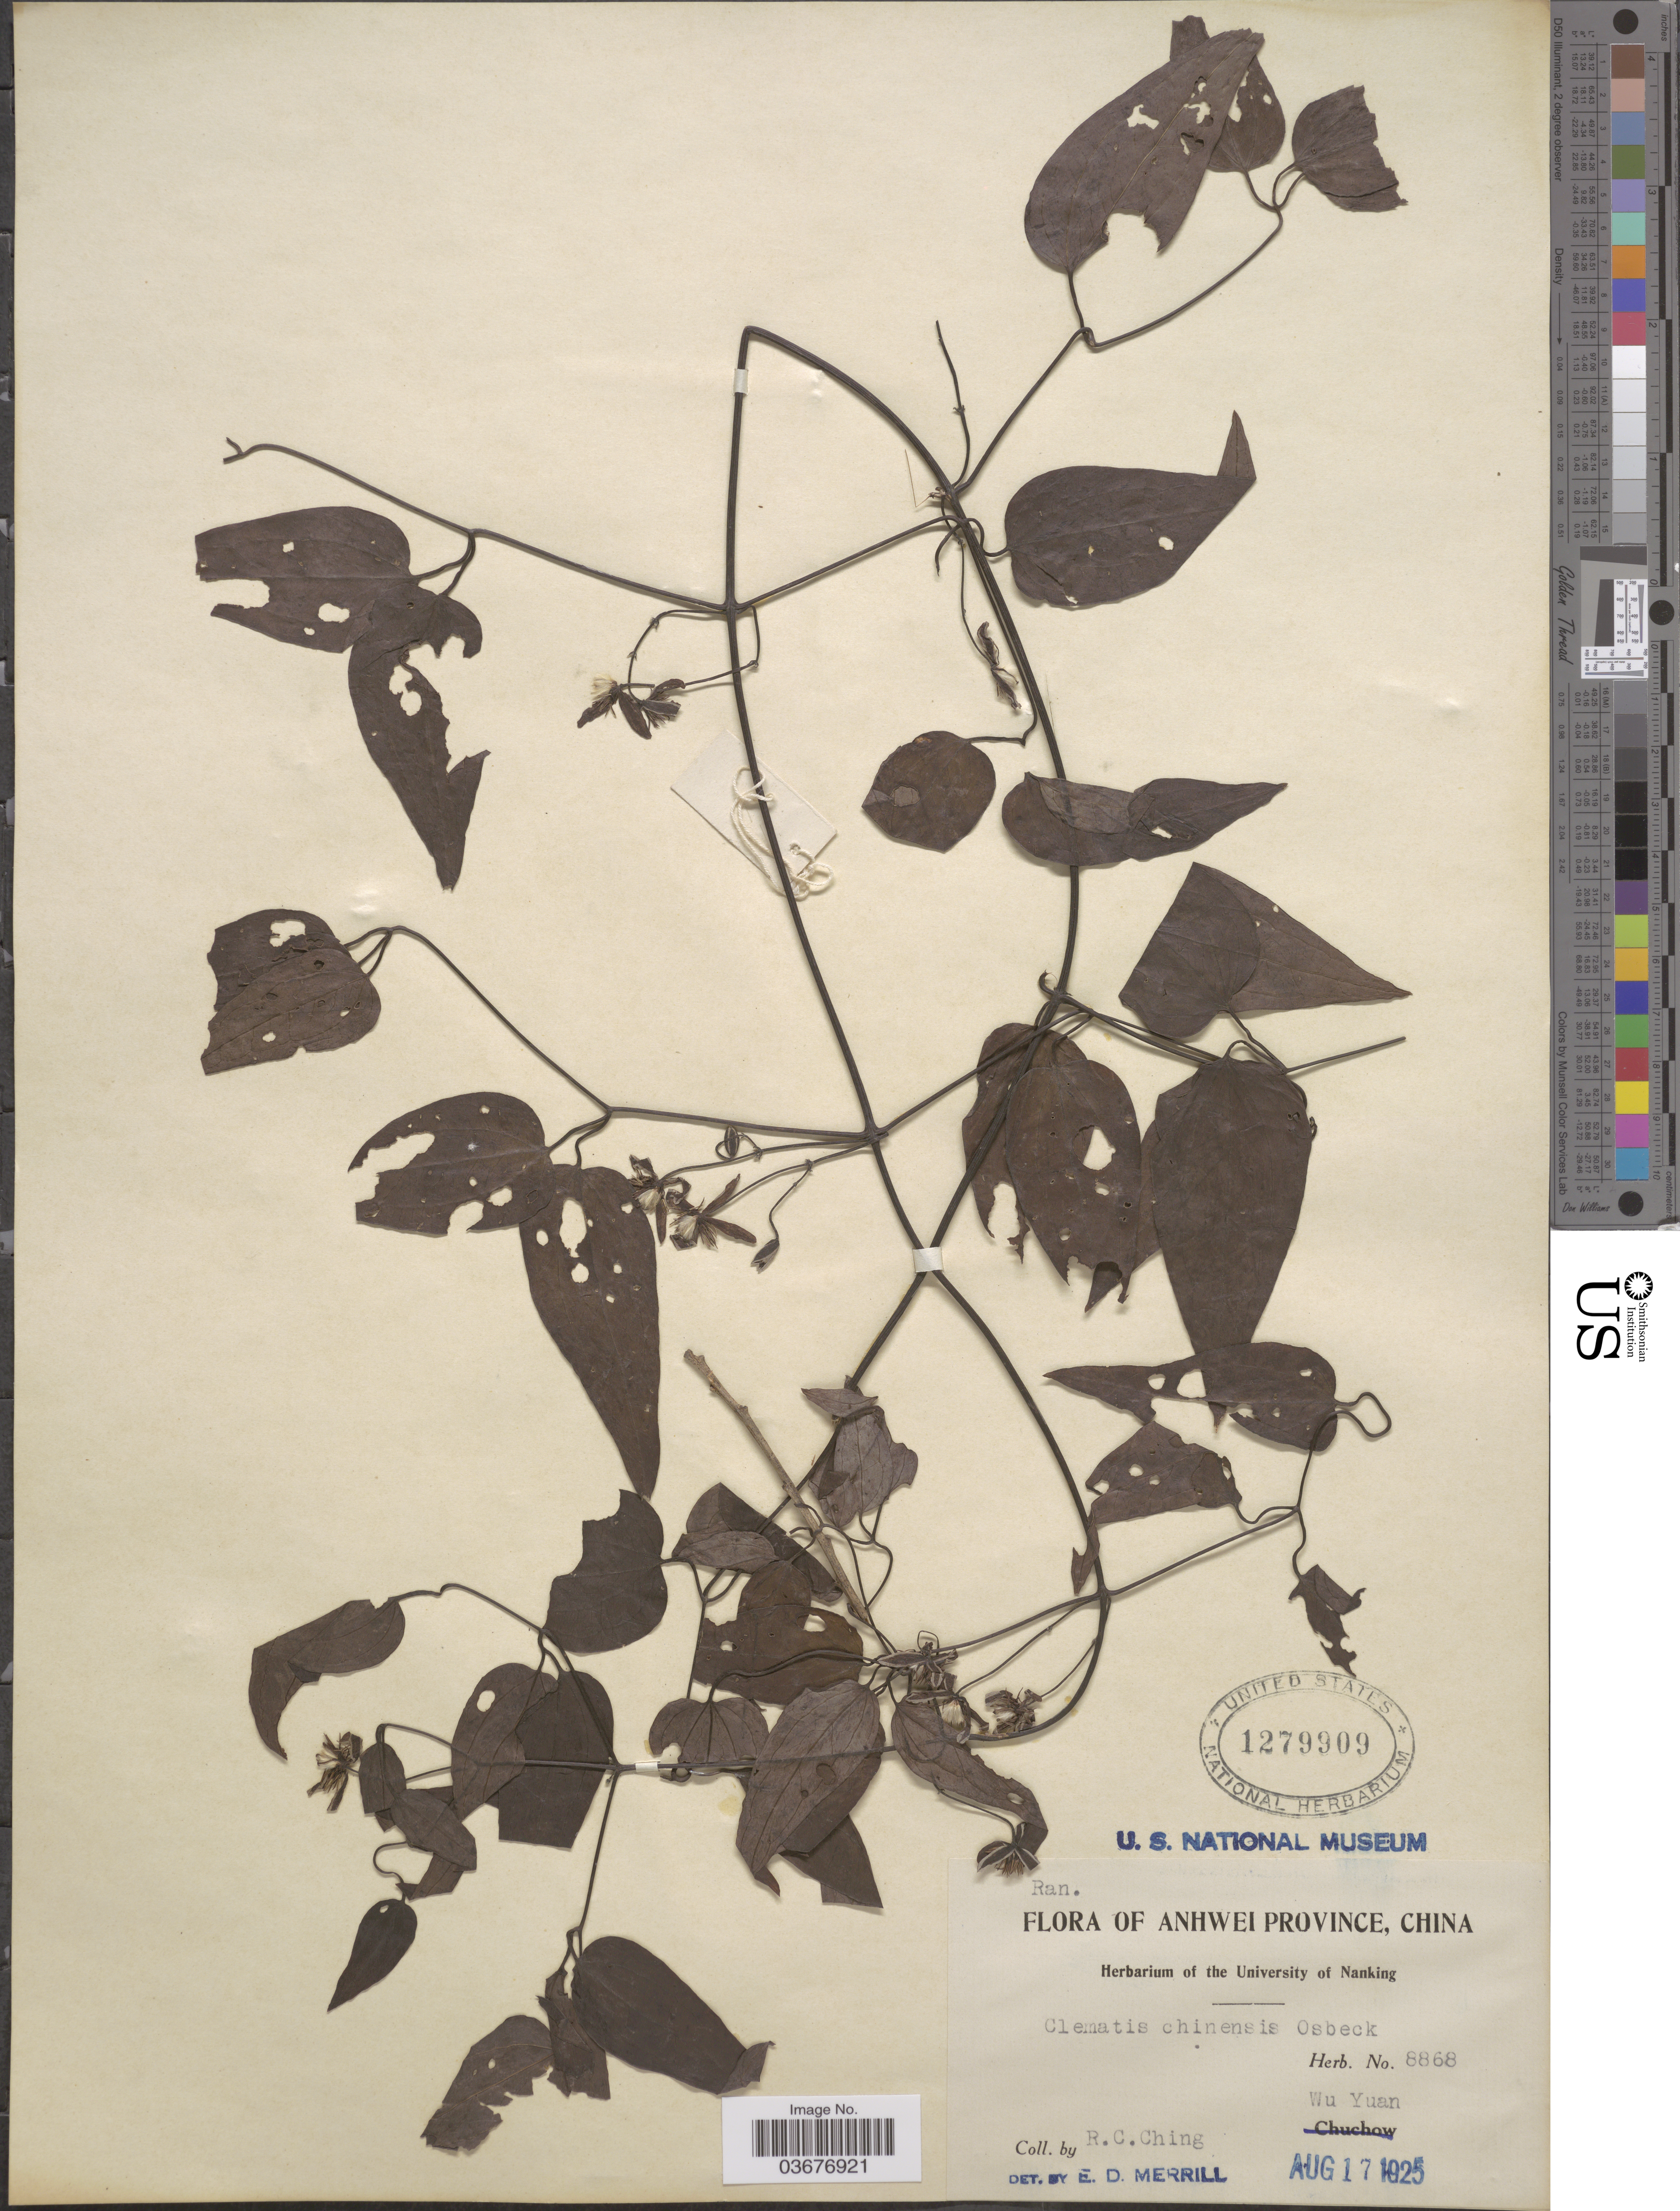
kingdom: Plantae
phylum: Tracheophyta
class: Magnoliopsida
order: Ranunculales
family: Ranunculaceae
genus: Clematis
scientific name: Clematis chinensis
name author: Retz.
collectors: R. C. Ching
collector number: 8868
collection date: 1925-08-17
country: China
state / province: Anhui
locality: Anhwei Province. Wu Yuan.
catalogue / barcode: US 1279909